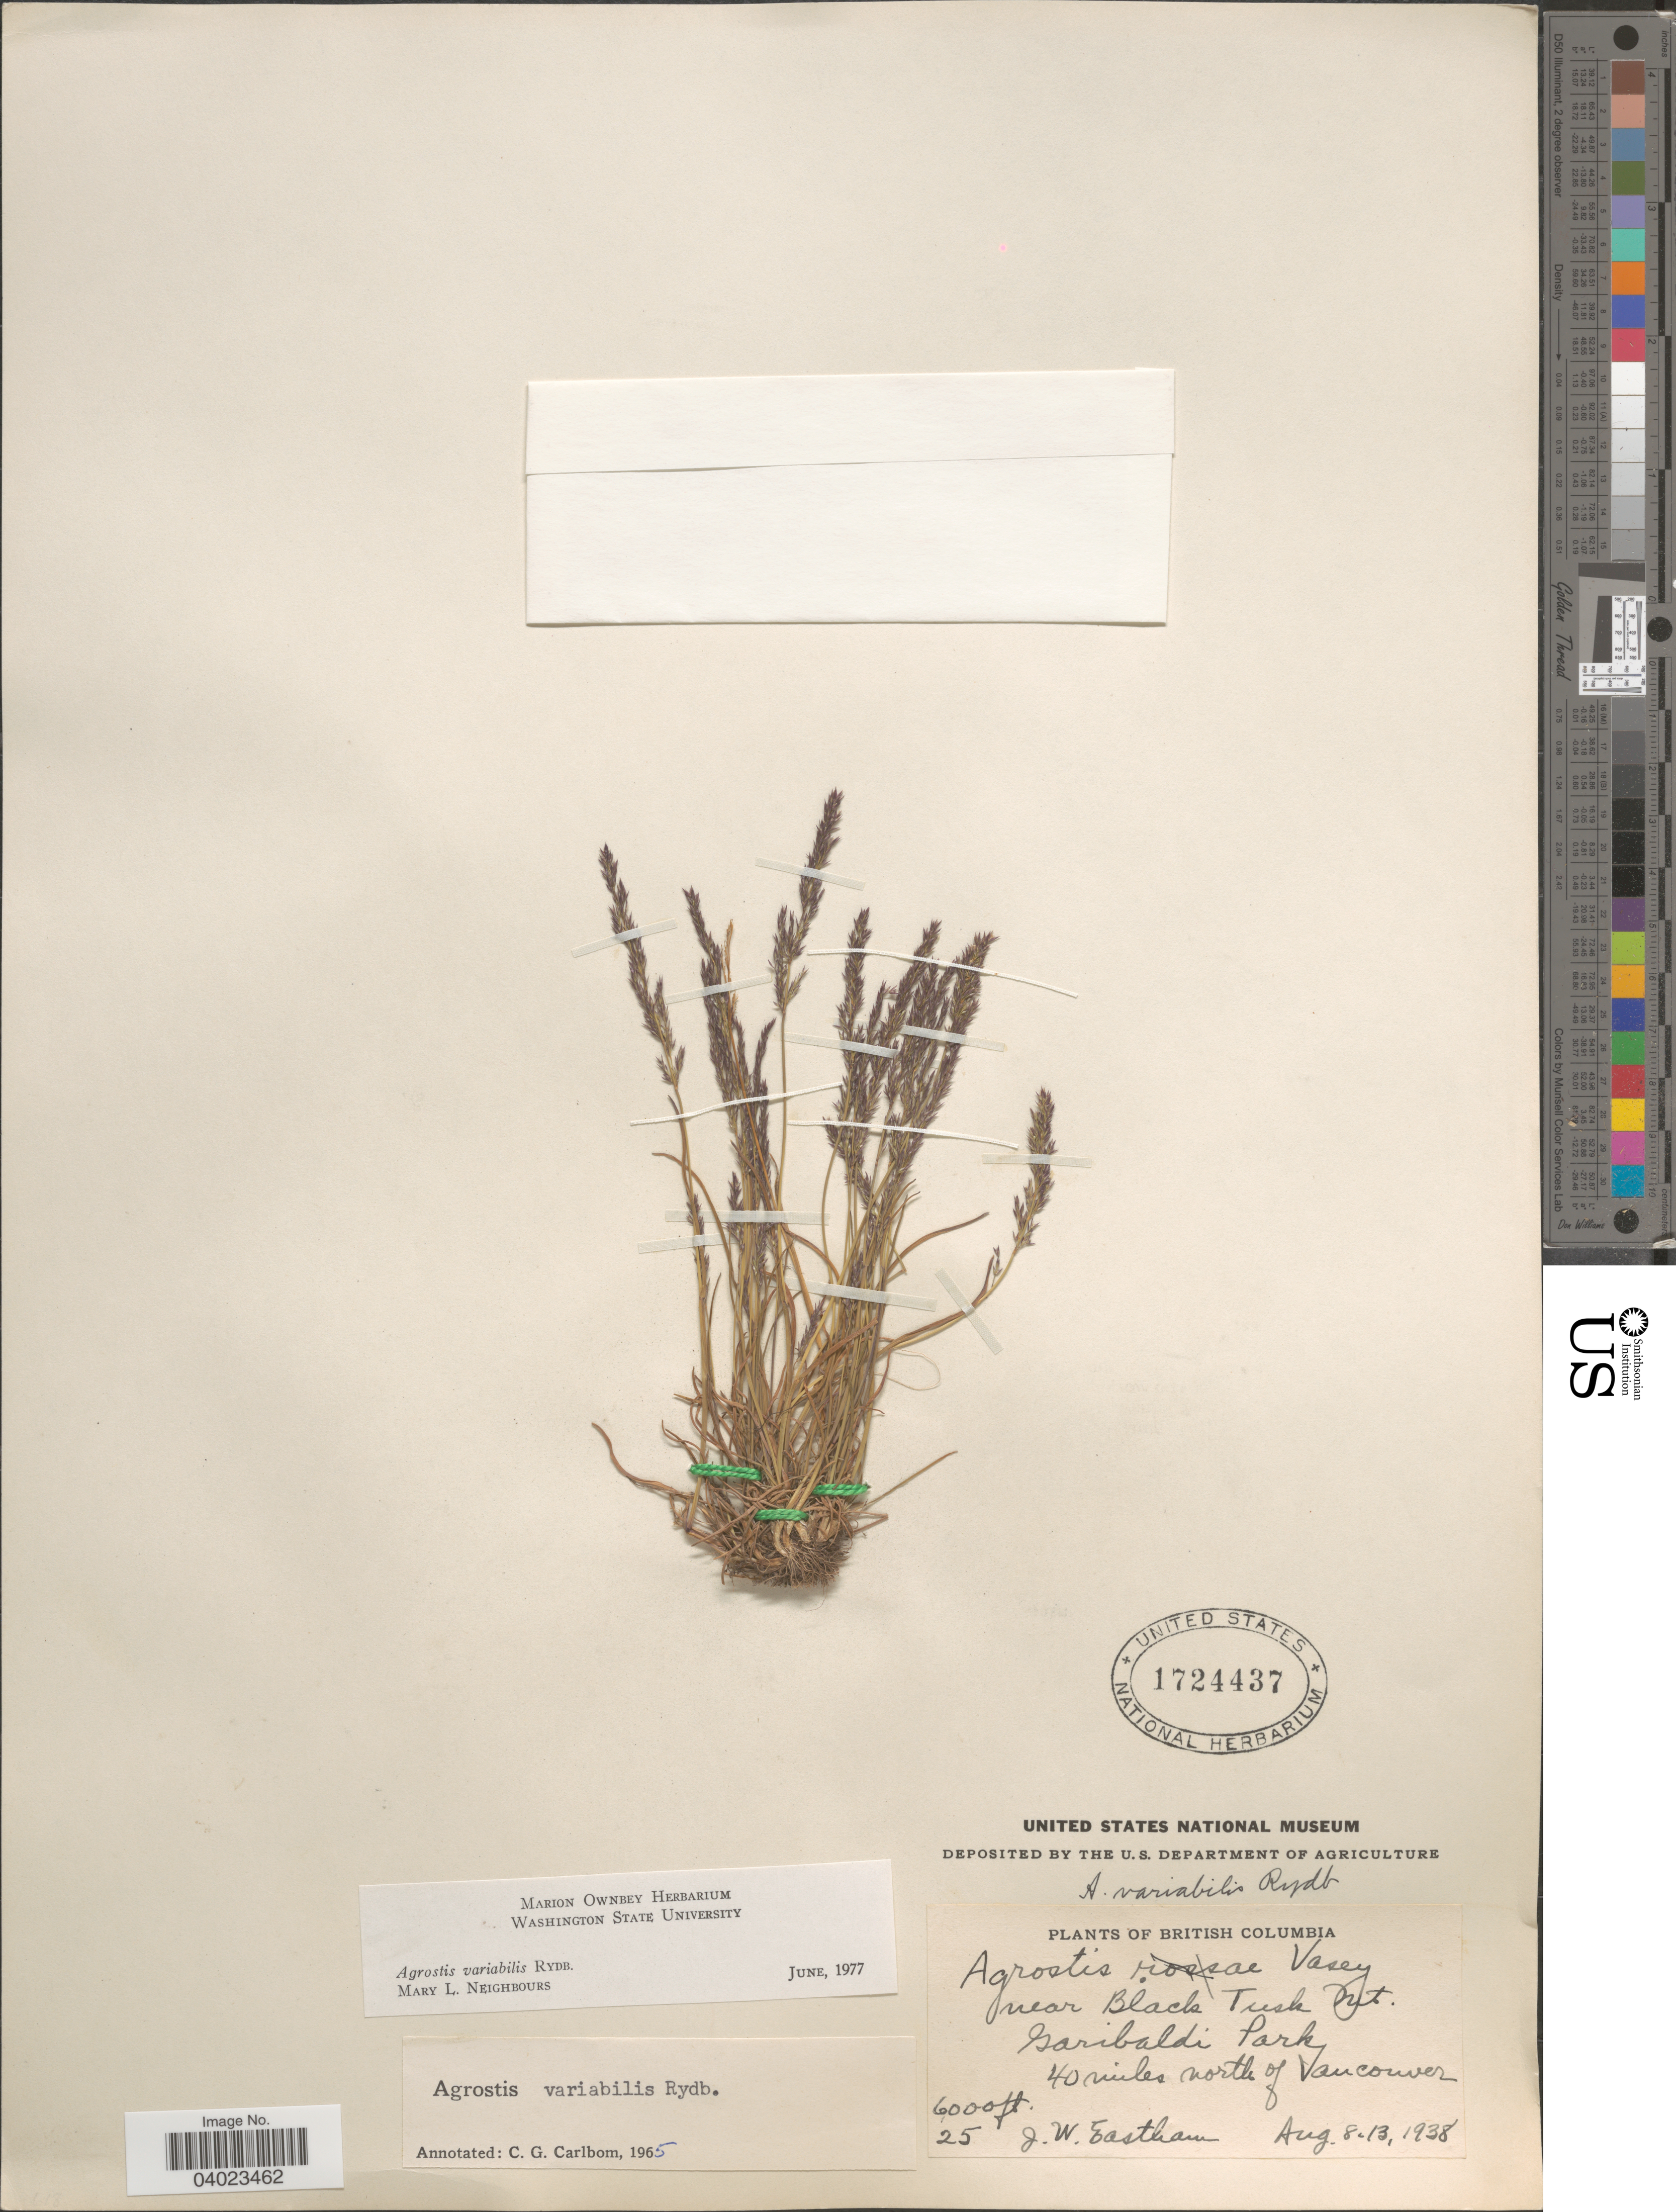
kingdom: Plantae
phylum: Tracheophyta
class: Liliopsida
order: Poales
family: Poaceae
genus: Agrostis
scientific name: Agrostis variabilis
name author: Rydb.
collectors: J. Eastham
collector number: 25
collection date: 1938-08-08/1938-08-13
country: Canada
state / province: British Columbia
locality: Near Black Tusk Mt. Garibaldi Park 40 miles north of Vancouver.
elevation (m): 1829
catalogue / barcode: US 1724437